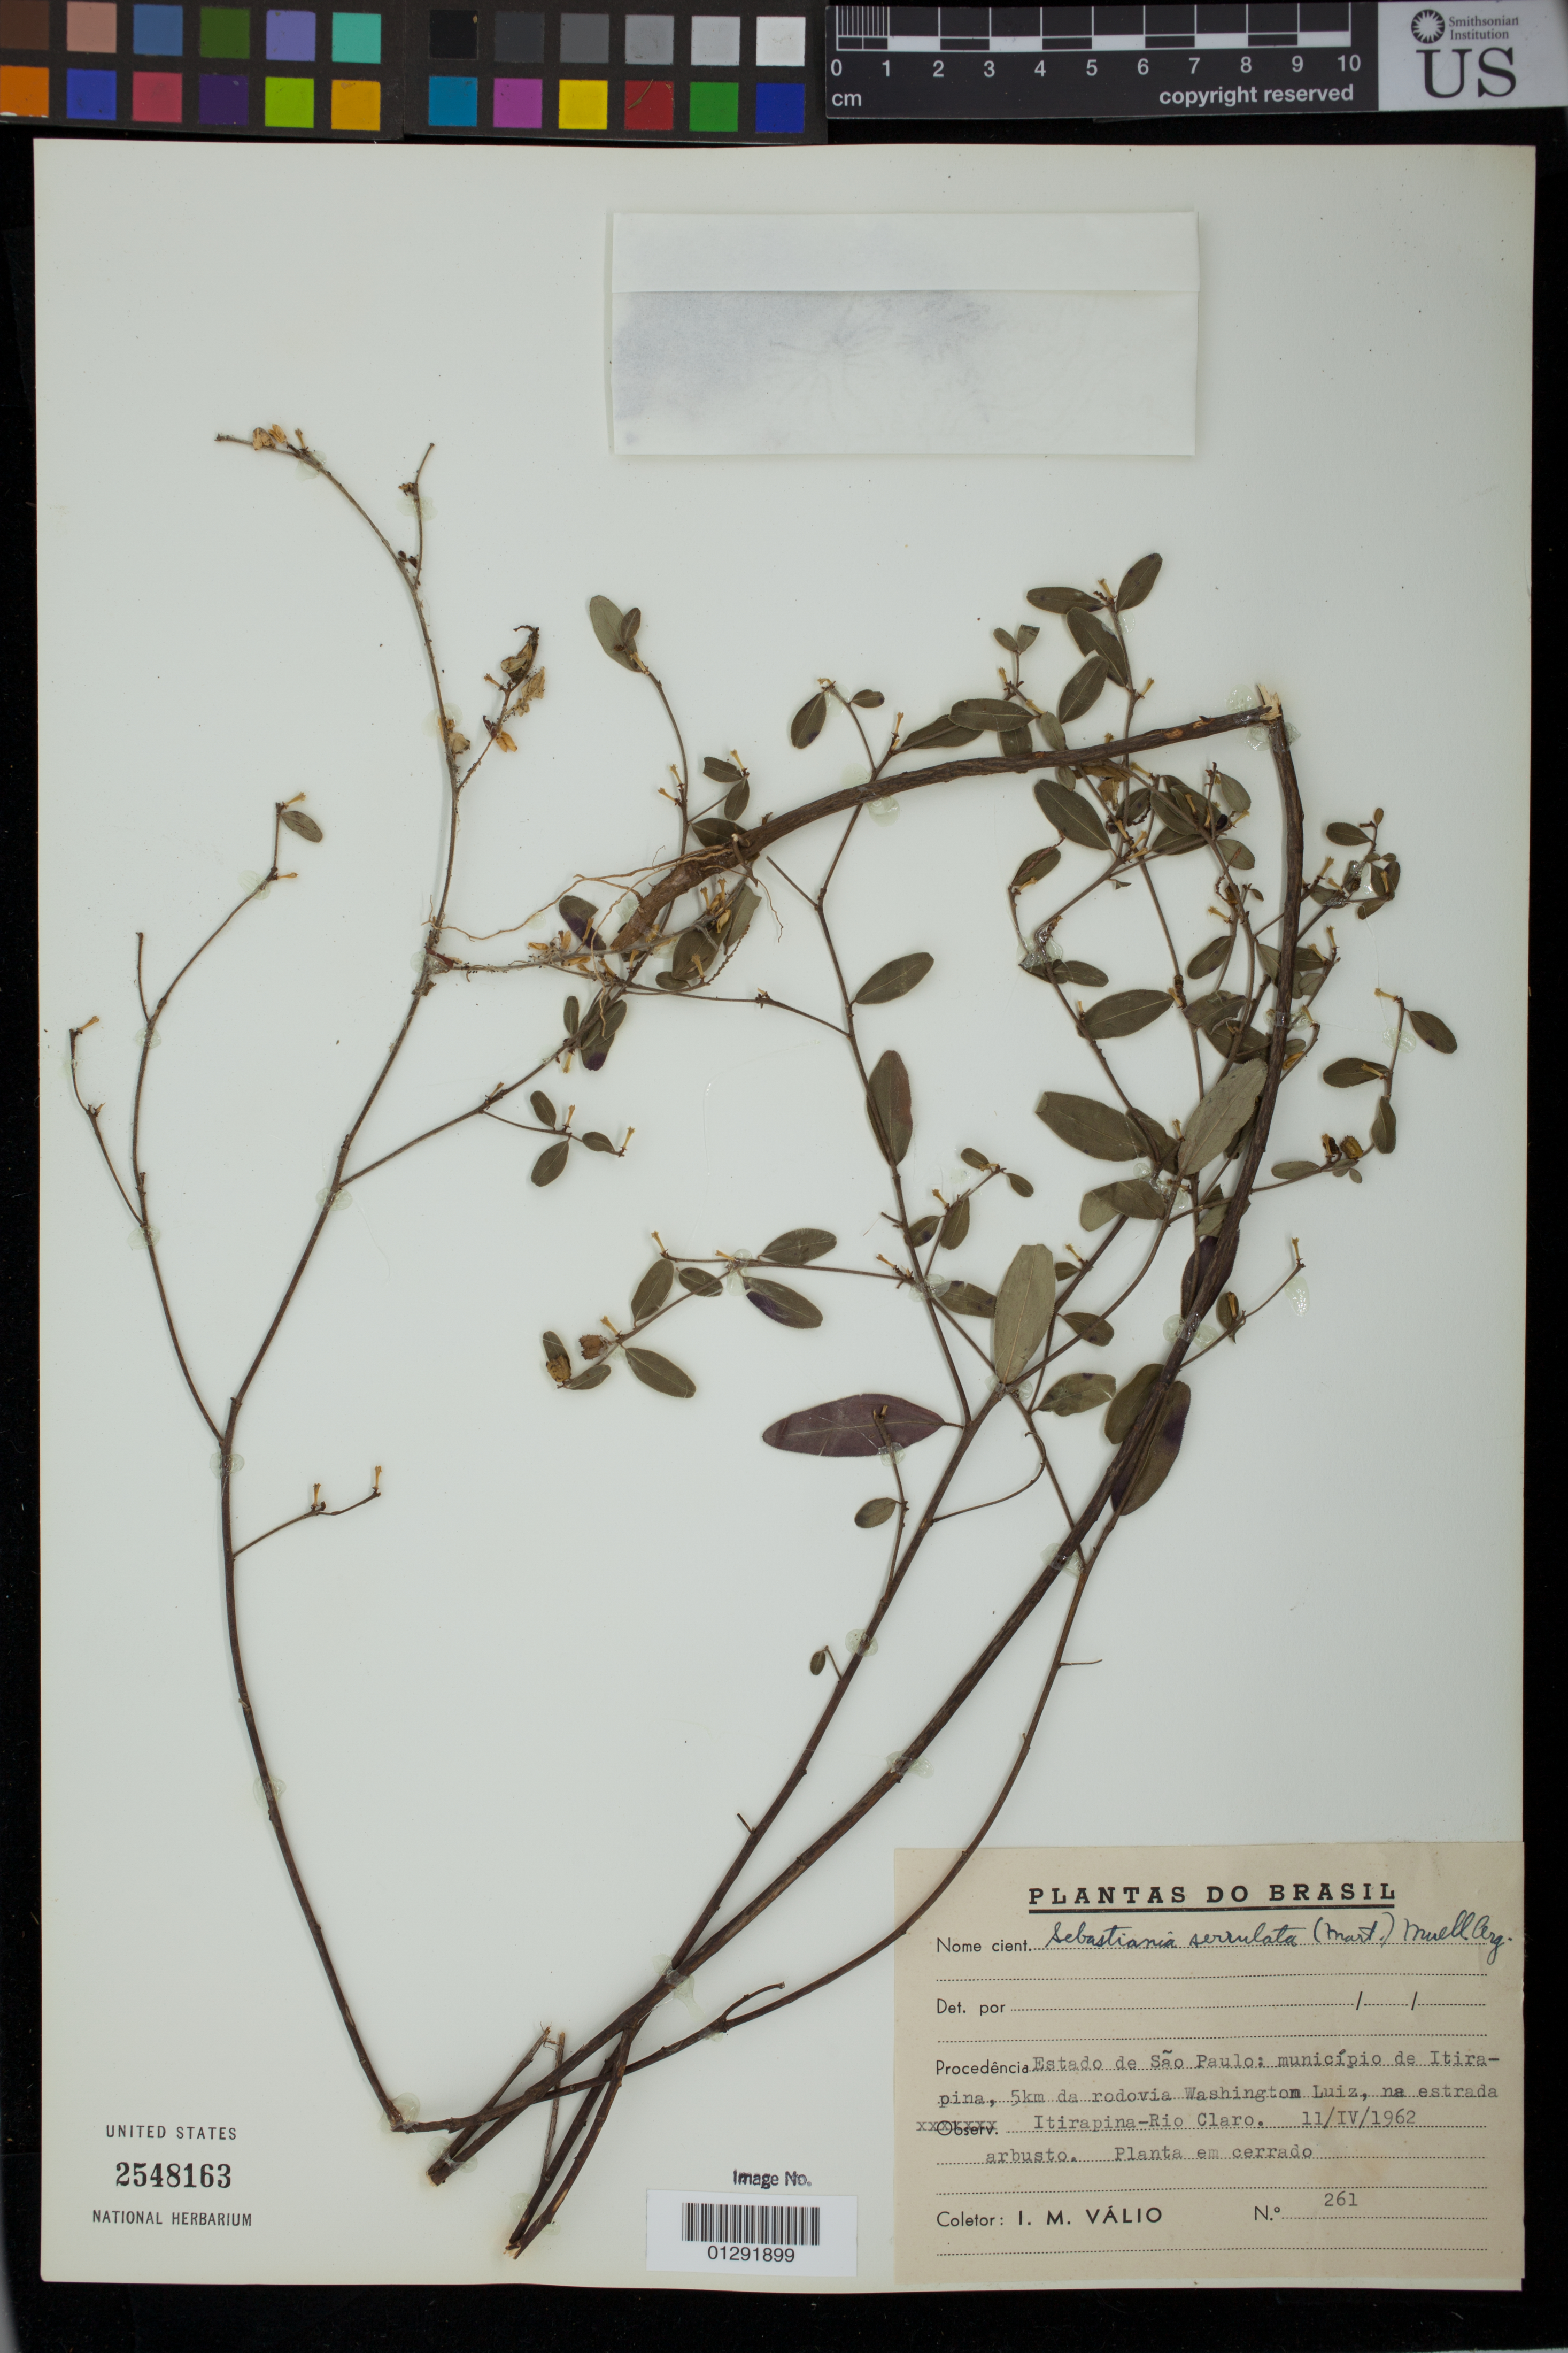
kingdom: Plantae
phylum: Tracheophyta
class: Magnoliopsida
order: Malpighiales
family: Euphorbiaceae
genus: Sebastiania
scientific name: Sebastiania serrulata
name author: (Mart.) Müll. Arg.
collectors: I. Valio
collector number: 261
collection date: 1962-04-11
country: Brazil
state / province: Sao Paulo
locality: Municipio de Itirapina, 5km da rodovia Washington Luiz, na estrada Itirapina-Rio Claro.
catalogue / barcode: US 2548163